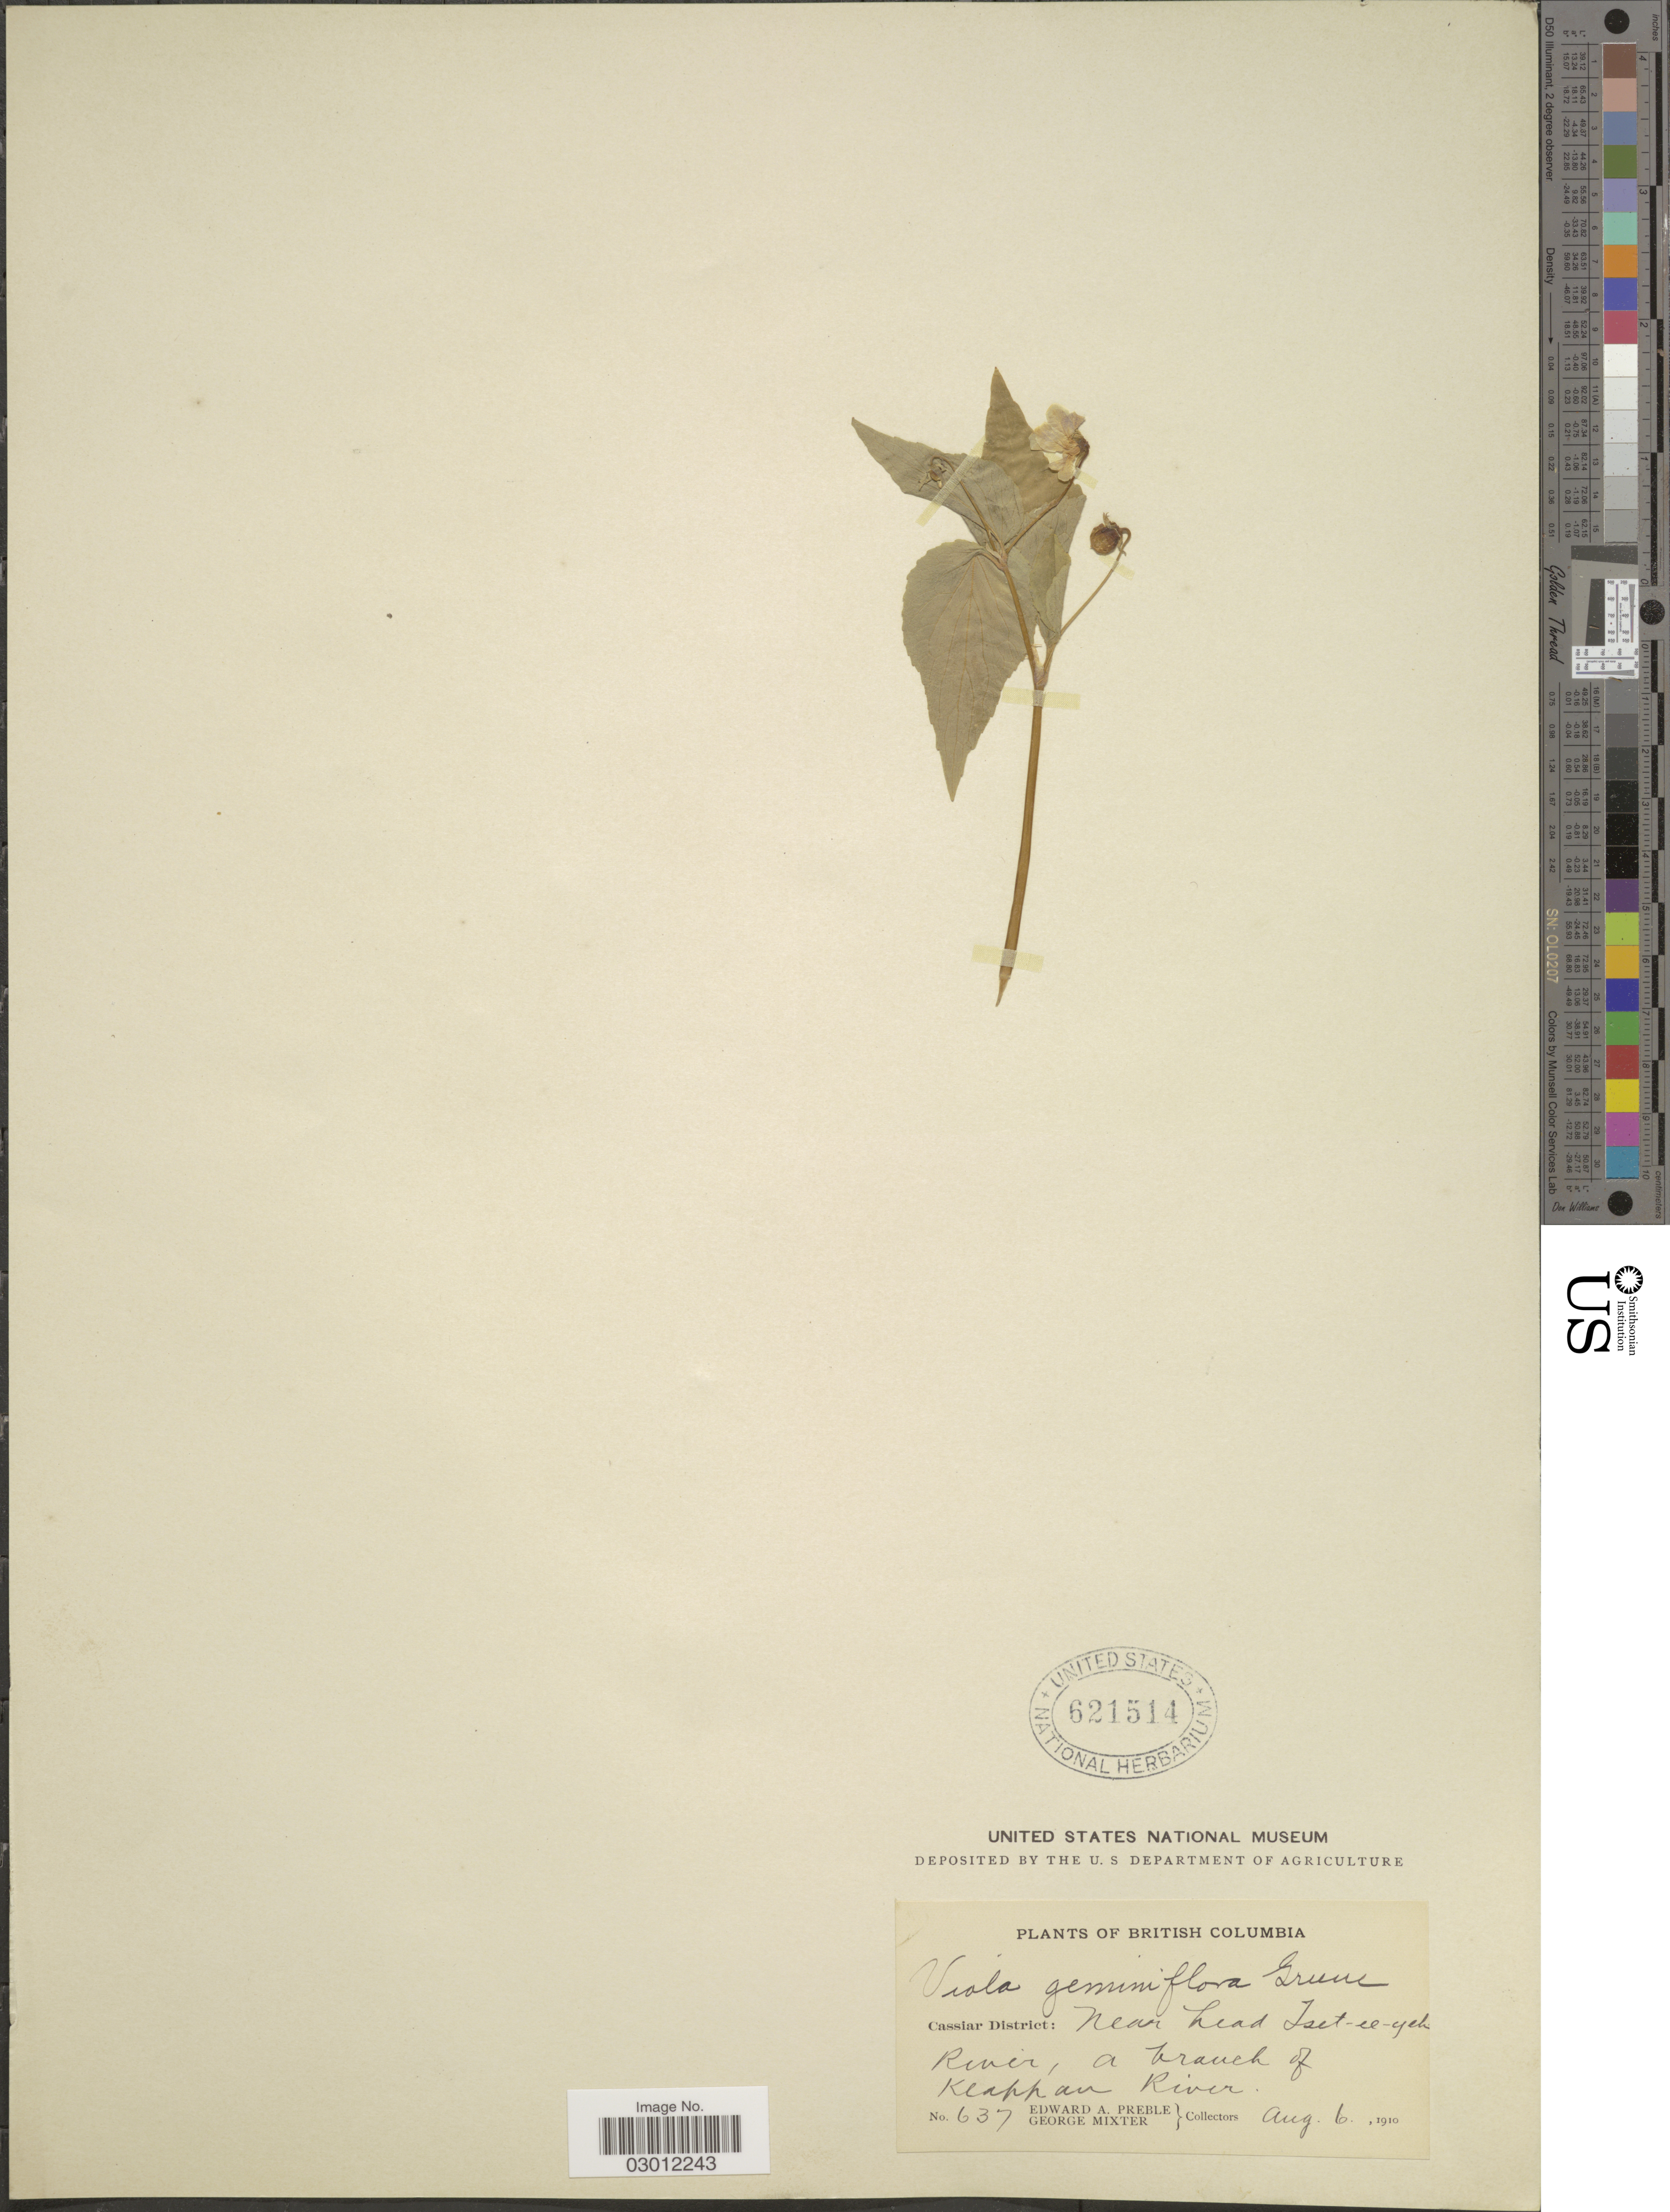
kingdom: Plantae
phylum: Tracheophyta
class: Magnoliopsida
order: Malpighiales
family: Violaceae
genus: Viola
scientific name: Viola canadensis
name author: L.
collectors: E. Preble & G. Mixter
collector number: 637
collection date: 1910-08-06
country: Canada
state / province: British Columbia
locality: Cassiar District: near head Iset-ee-yeh River, a branch of Klappan River.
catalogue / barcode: US 621514